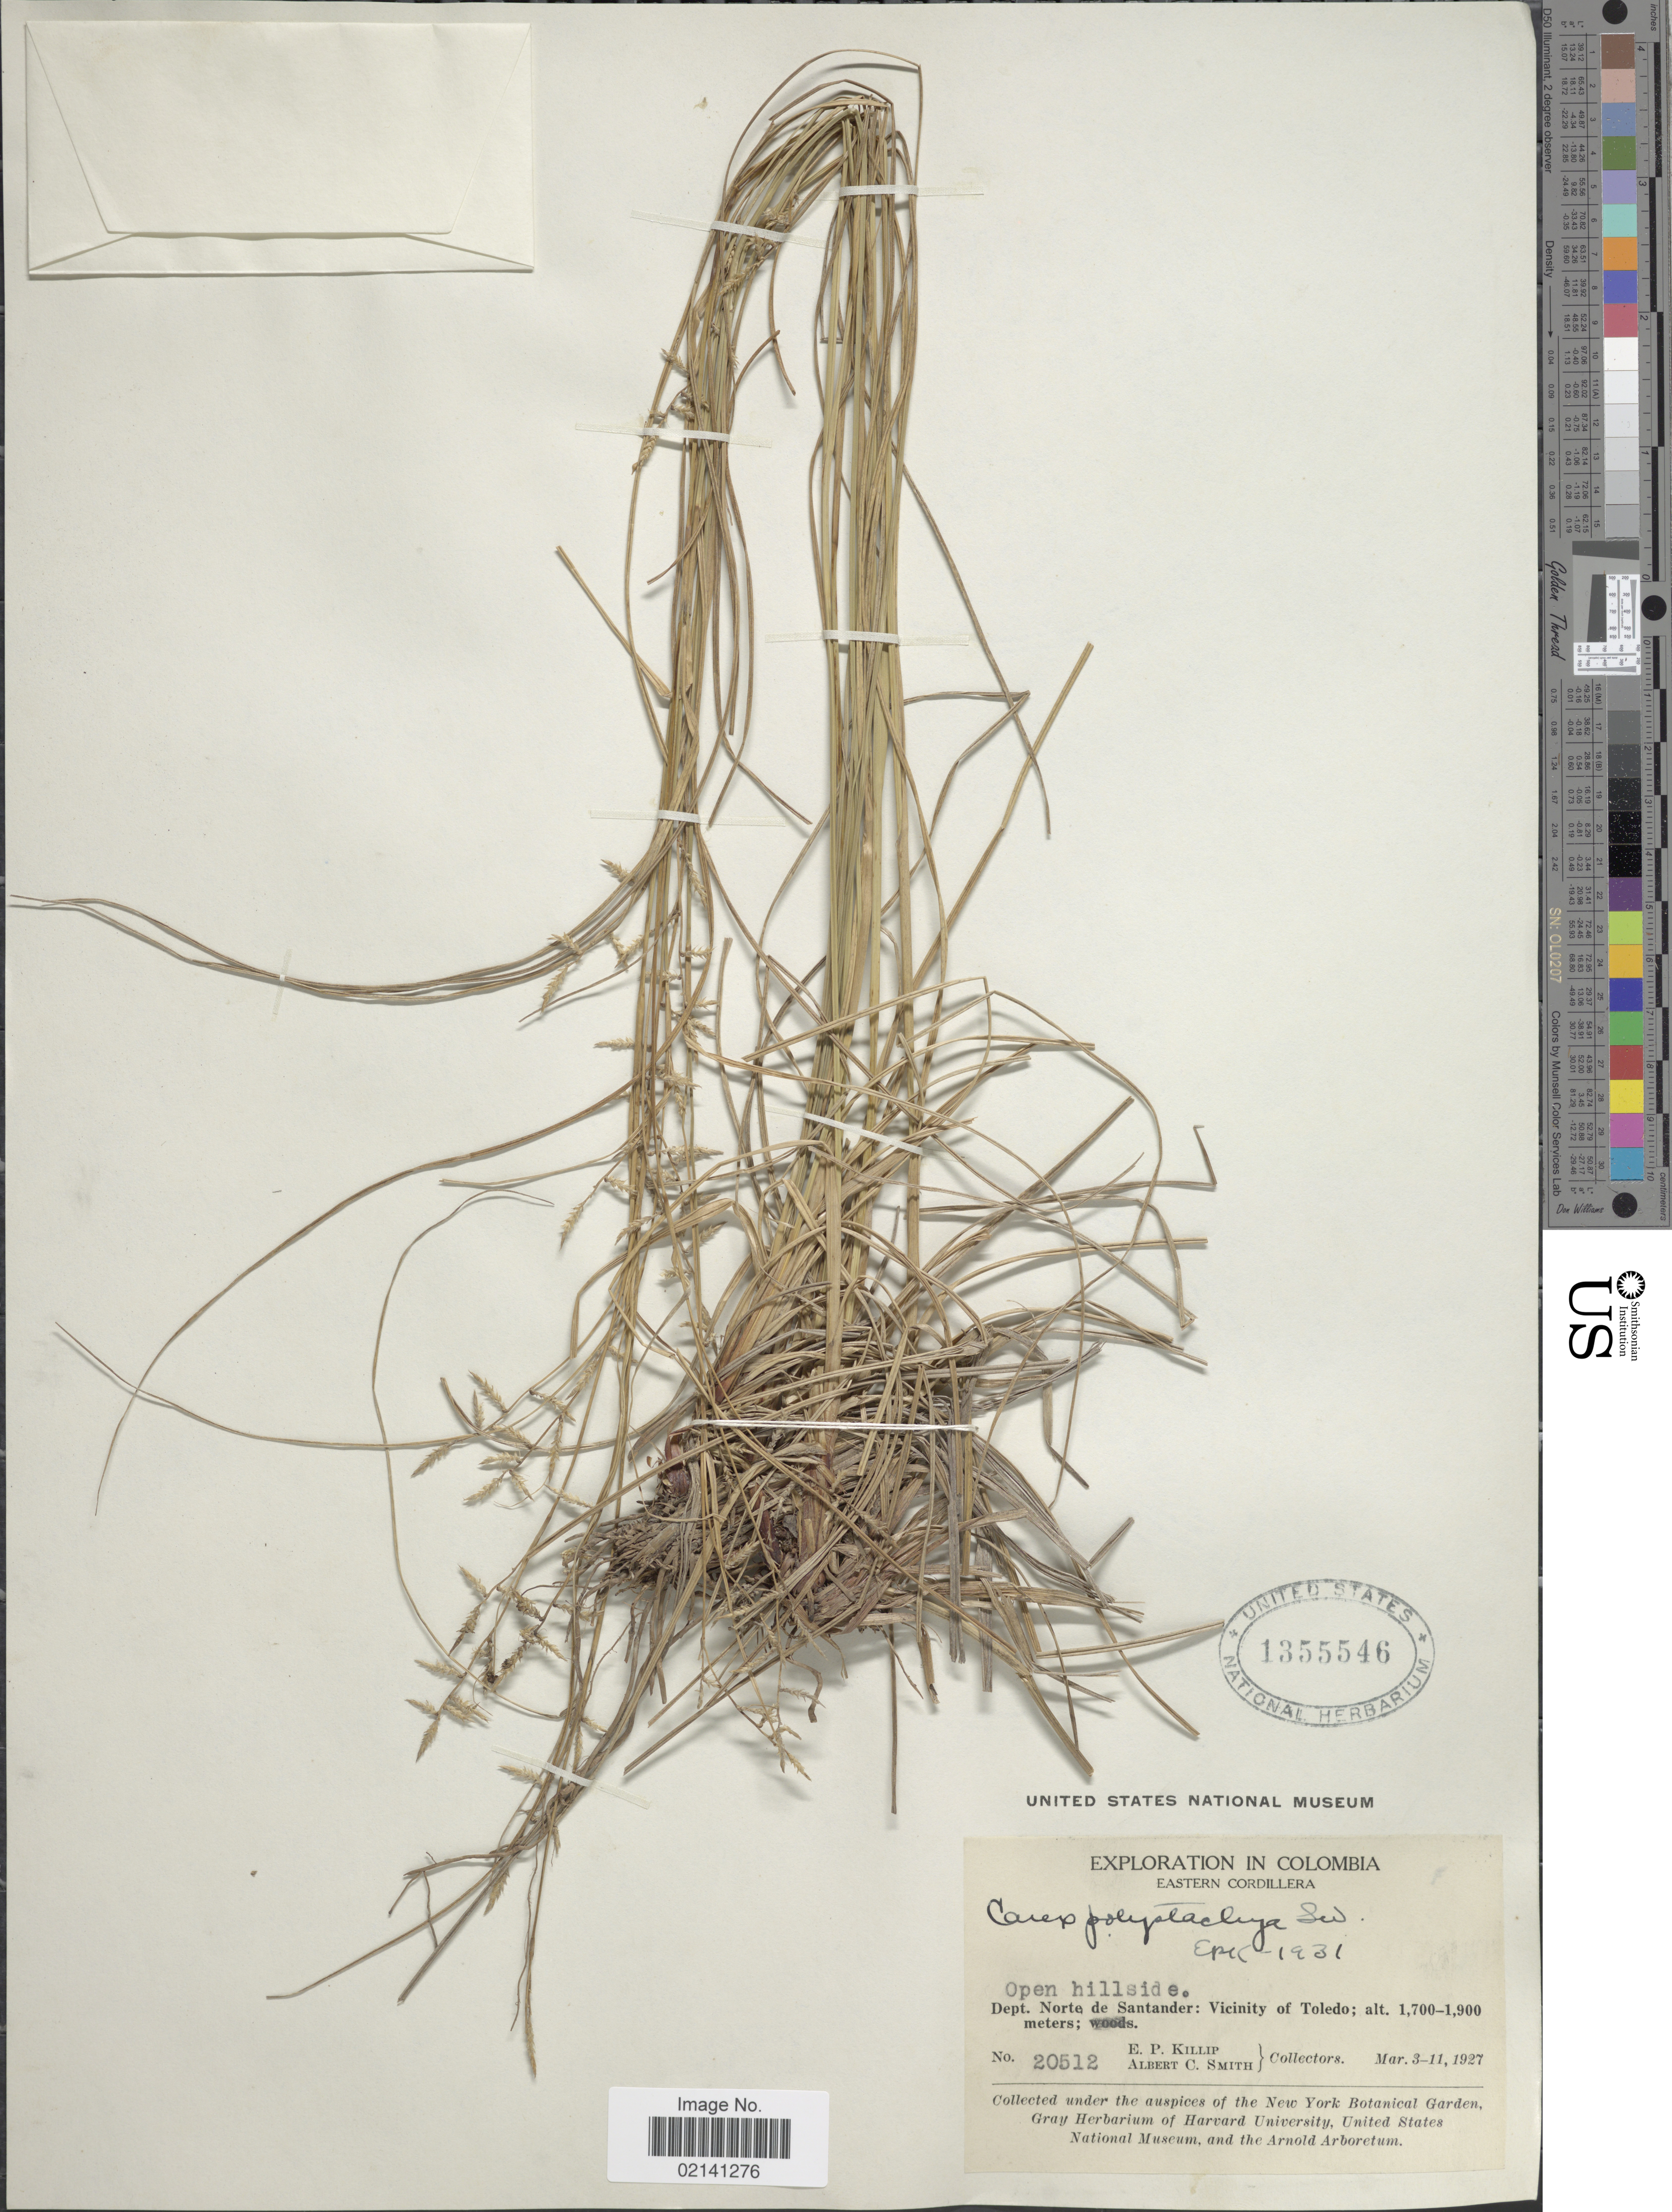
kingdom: Plantae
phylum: Tracheophyta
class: Liliopsida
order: Poales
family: Cyperaceae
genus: Carex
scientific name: Carex polystachya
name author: Sw. ex Wahlenb.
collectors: E. P. Killip & A. C. Smith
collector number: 20512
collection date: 1927-03-03/1927-03-11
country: Colombia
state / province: Norte de Santander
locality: Eastern Cordillera, Vicinity of Toledo, open hillside.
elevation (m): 1700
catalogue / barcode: US 1355546